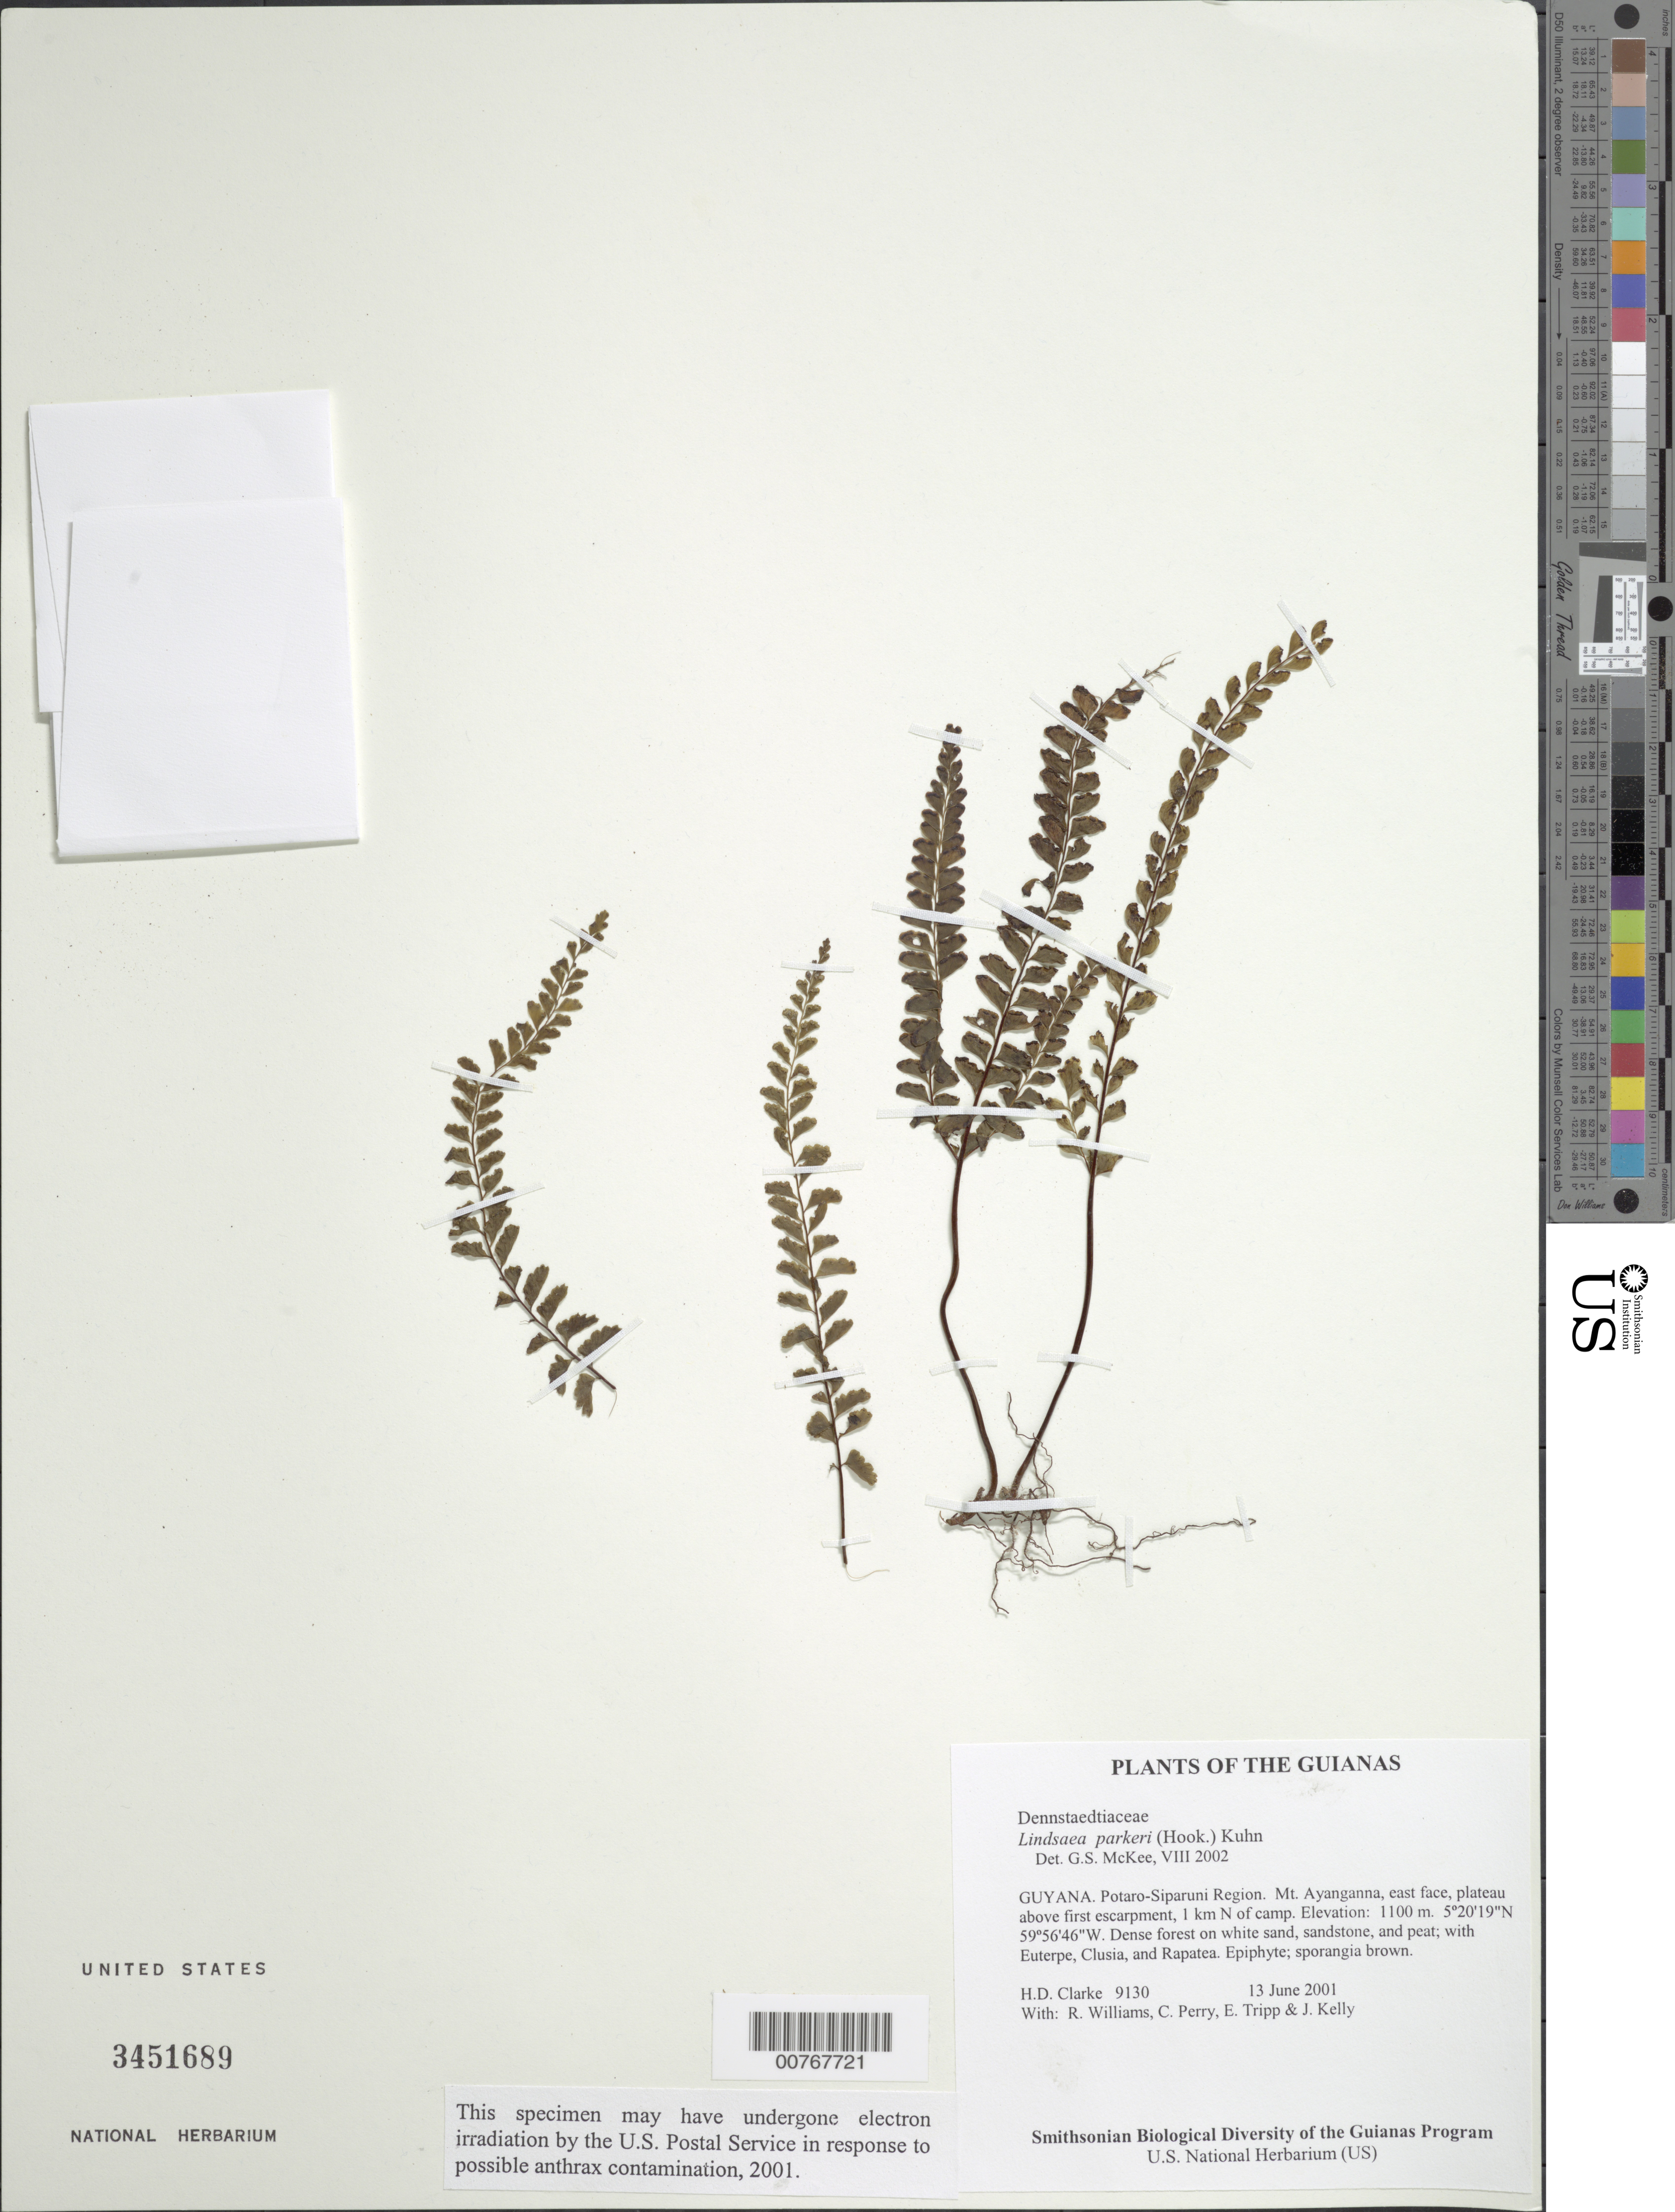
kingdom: Plantae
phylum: Tracheophyta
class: Polypodiopsida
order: Polypodiales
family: Lindsaeaceae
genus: Lindsaea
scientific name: Lindsaea parkeri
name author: (Hook.) Kuhn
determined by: McKee, G. S., (US), NMNH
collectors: H. D. Clarke, R. Williams, C. Perry, E. Tripp & J. Kelly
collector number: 9130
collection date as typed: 13 June 2001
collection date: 2001-06-13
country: Guyana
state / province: Potaro-Siparuni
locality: Mt. Ayanganna, east face, plateau above first escarpment, 1 km N of camp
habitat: Dense forest on white sand, sandstone, and peat; with Euterpe, Clusia, and Rapatea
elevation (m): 1100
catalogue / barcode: US 3451689